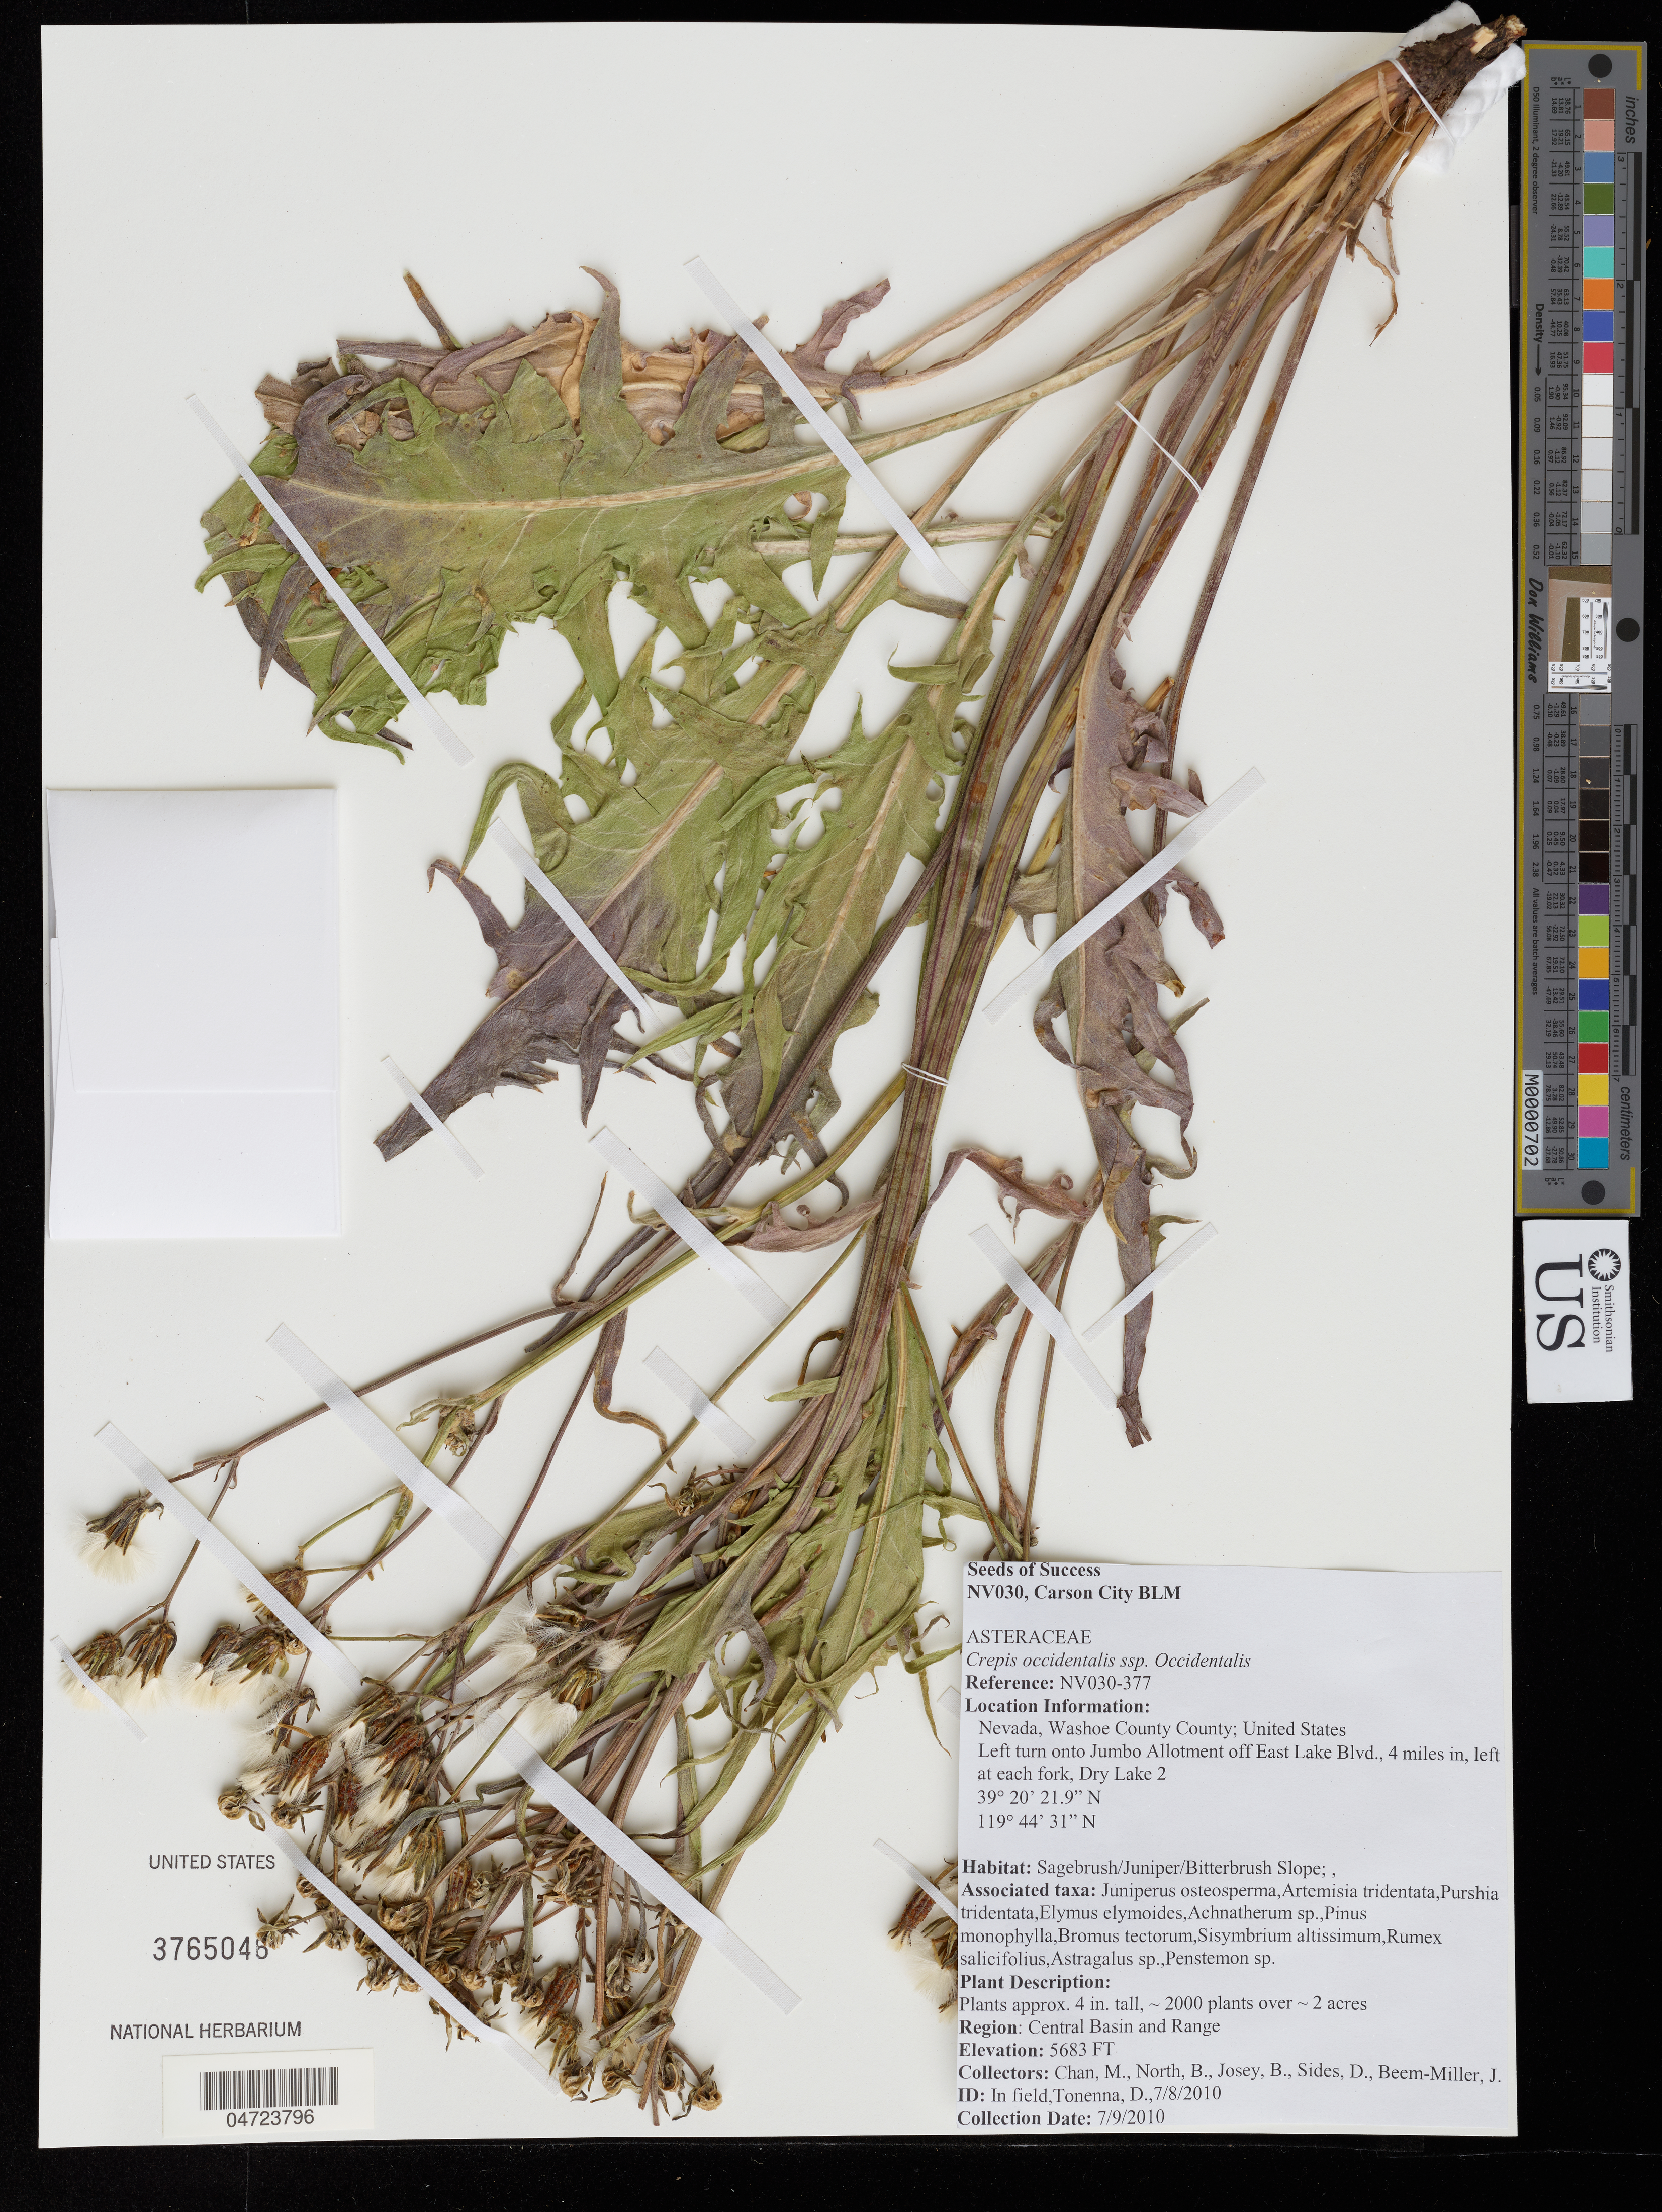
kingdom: Plantae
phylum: Tracheophyta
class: Magnoliopsida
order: Asterales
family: Asteraceae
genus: Crepis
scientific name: Crepis occidentalis subsp. occidentalis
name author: Nutt.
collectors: M. Chan, B. North, B. Josey, D. Sides & J. Beam-Miller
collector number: NV030-377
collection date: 2010-07-09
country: United States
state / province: Nevada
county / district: Washoe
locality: Washoe County. Left turn onto Jumbo Allotment off East Lake Blvd., 4 miles in, left at each fork, Dry Lake 2. Region: Central Basin and Range.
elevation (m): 1732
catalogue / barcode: US 3765048